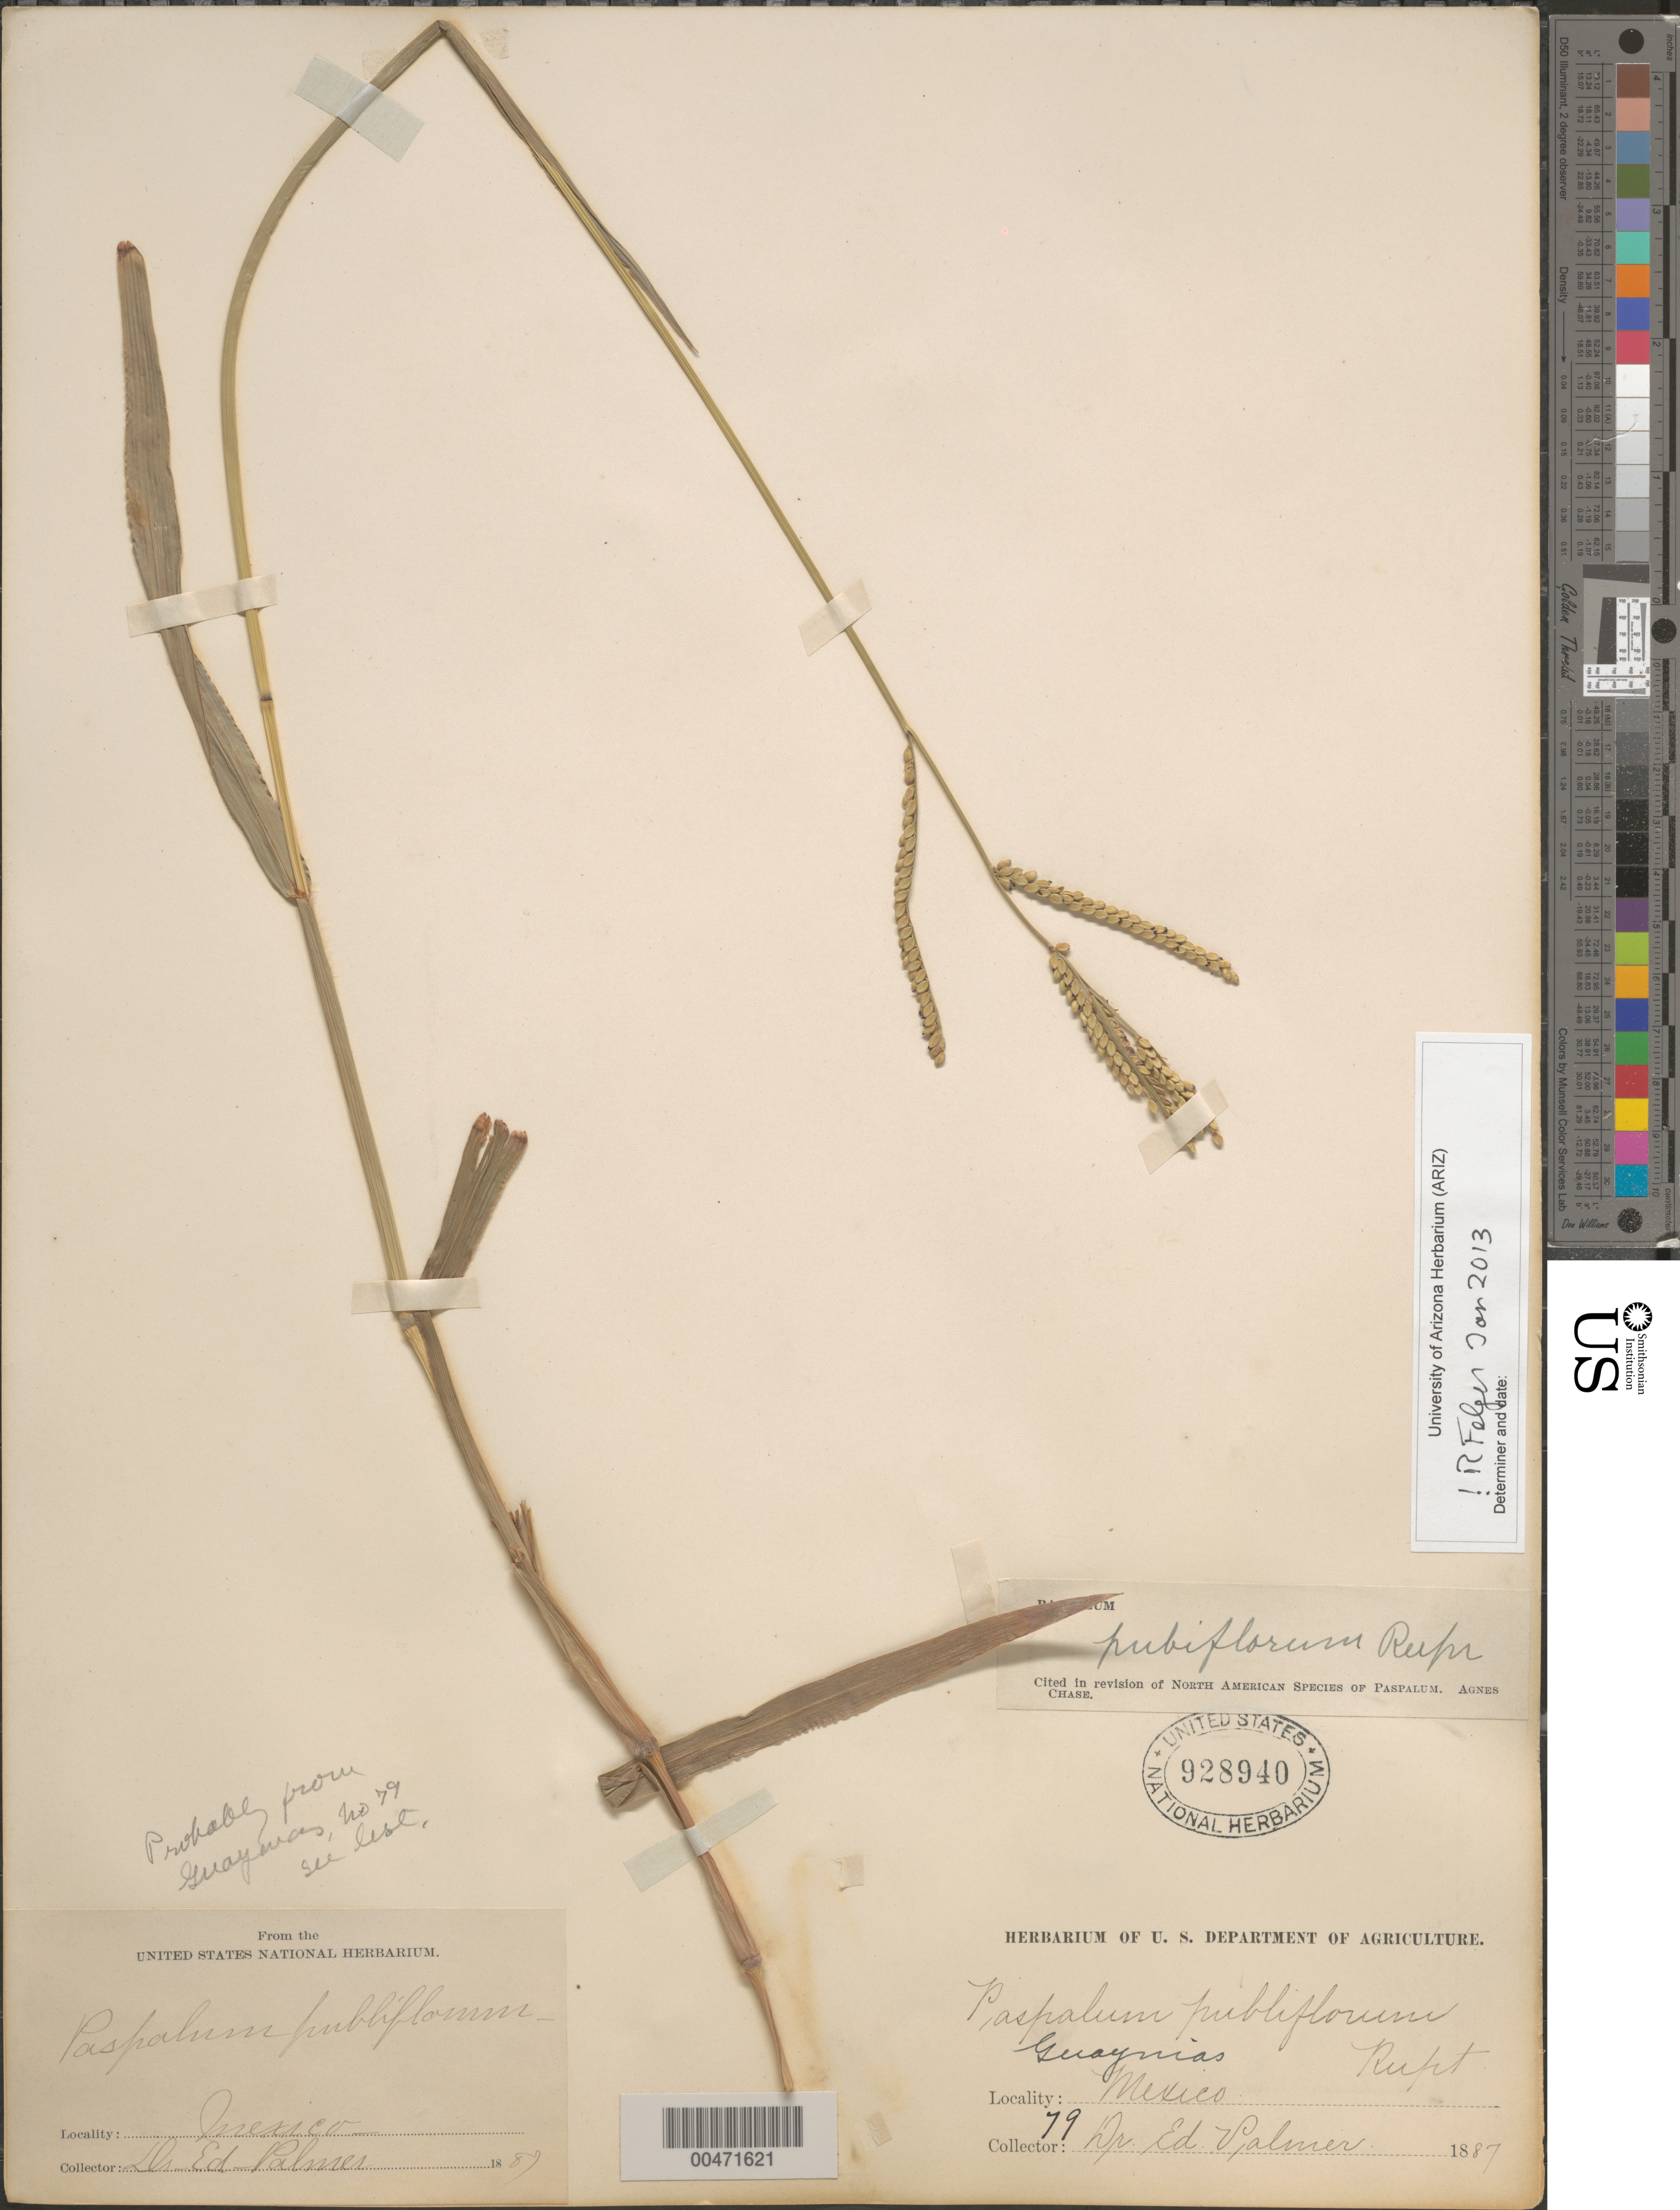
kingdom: Plantae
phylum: Tracheophyta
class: Liliopsida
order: Poales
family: Poaceae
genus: Paspalum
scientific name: Paspalum pubiflorum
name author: Rupr. ex E. Fourn.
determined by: Chase, [M.] Agnes, (US)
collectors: E. Palmer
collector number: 79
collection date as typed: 1887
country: Mexico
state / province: Sonora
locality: Guaymas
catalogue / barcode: US 928940